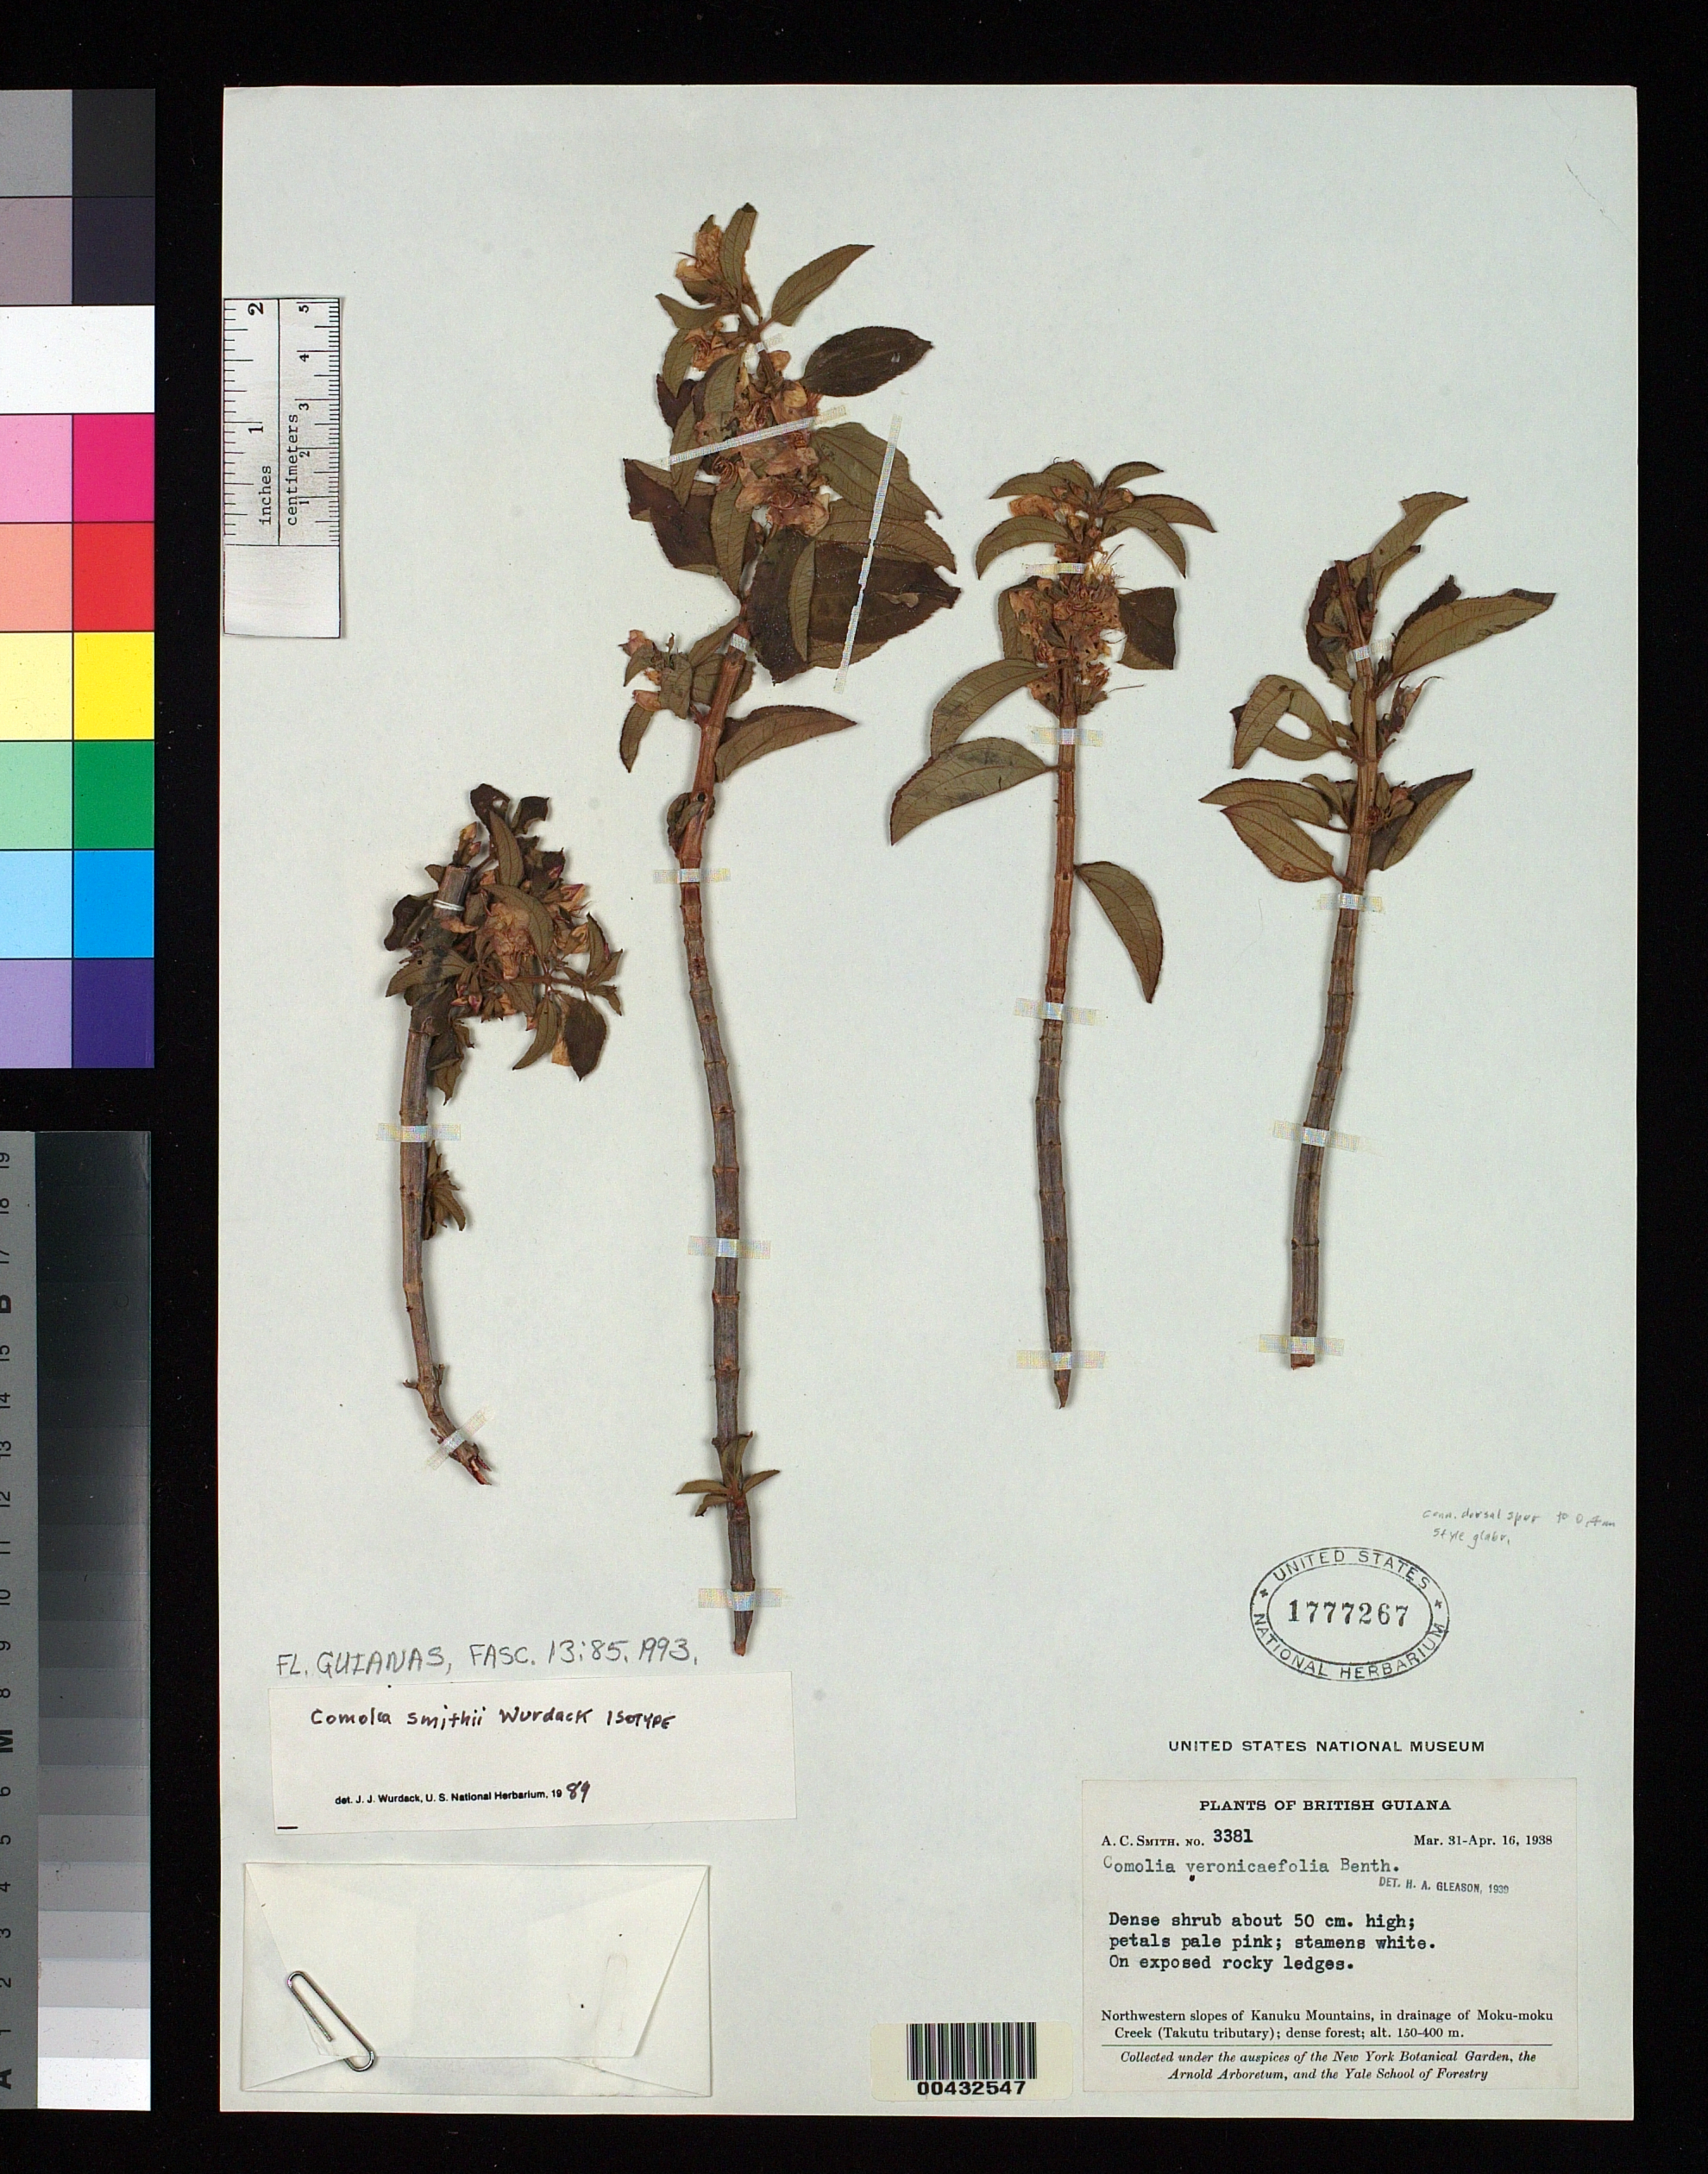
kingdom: Plantae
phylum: Tracheophyta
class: Magnoliopsida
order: Myrtales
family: Melastomataceae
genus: Comolia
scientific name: Comolia smithii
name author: Wurdack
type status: Isotype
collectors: A. C. Smith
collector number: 3381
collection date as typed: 31 Mar 1938 to 16 Apr 1938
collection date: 1938-03-31/1938-04-16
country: Guyana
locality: NW slopes of Kanuku Mountains, drainage of Moku-Moku Creek (Takutu tributary).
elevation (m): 150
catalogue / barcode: US 1777267